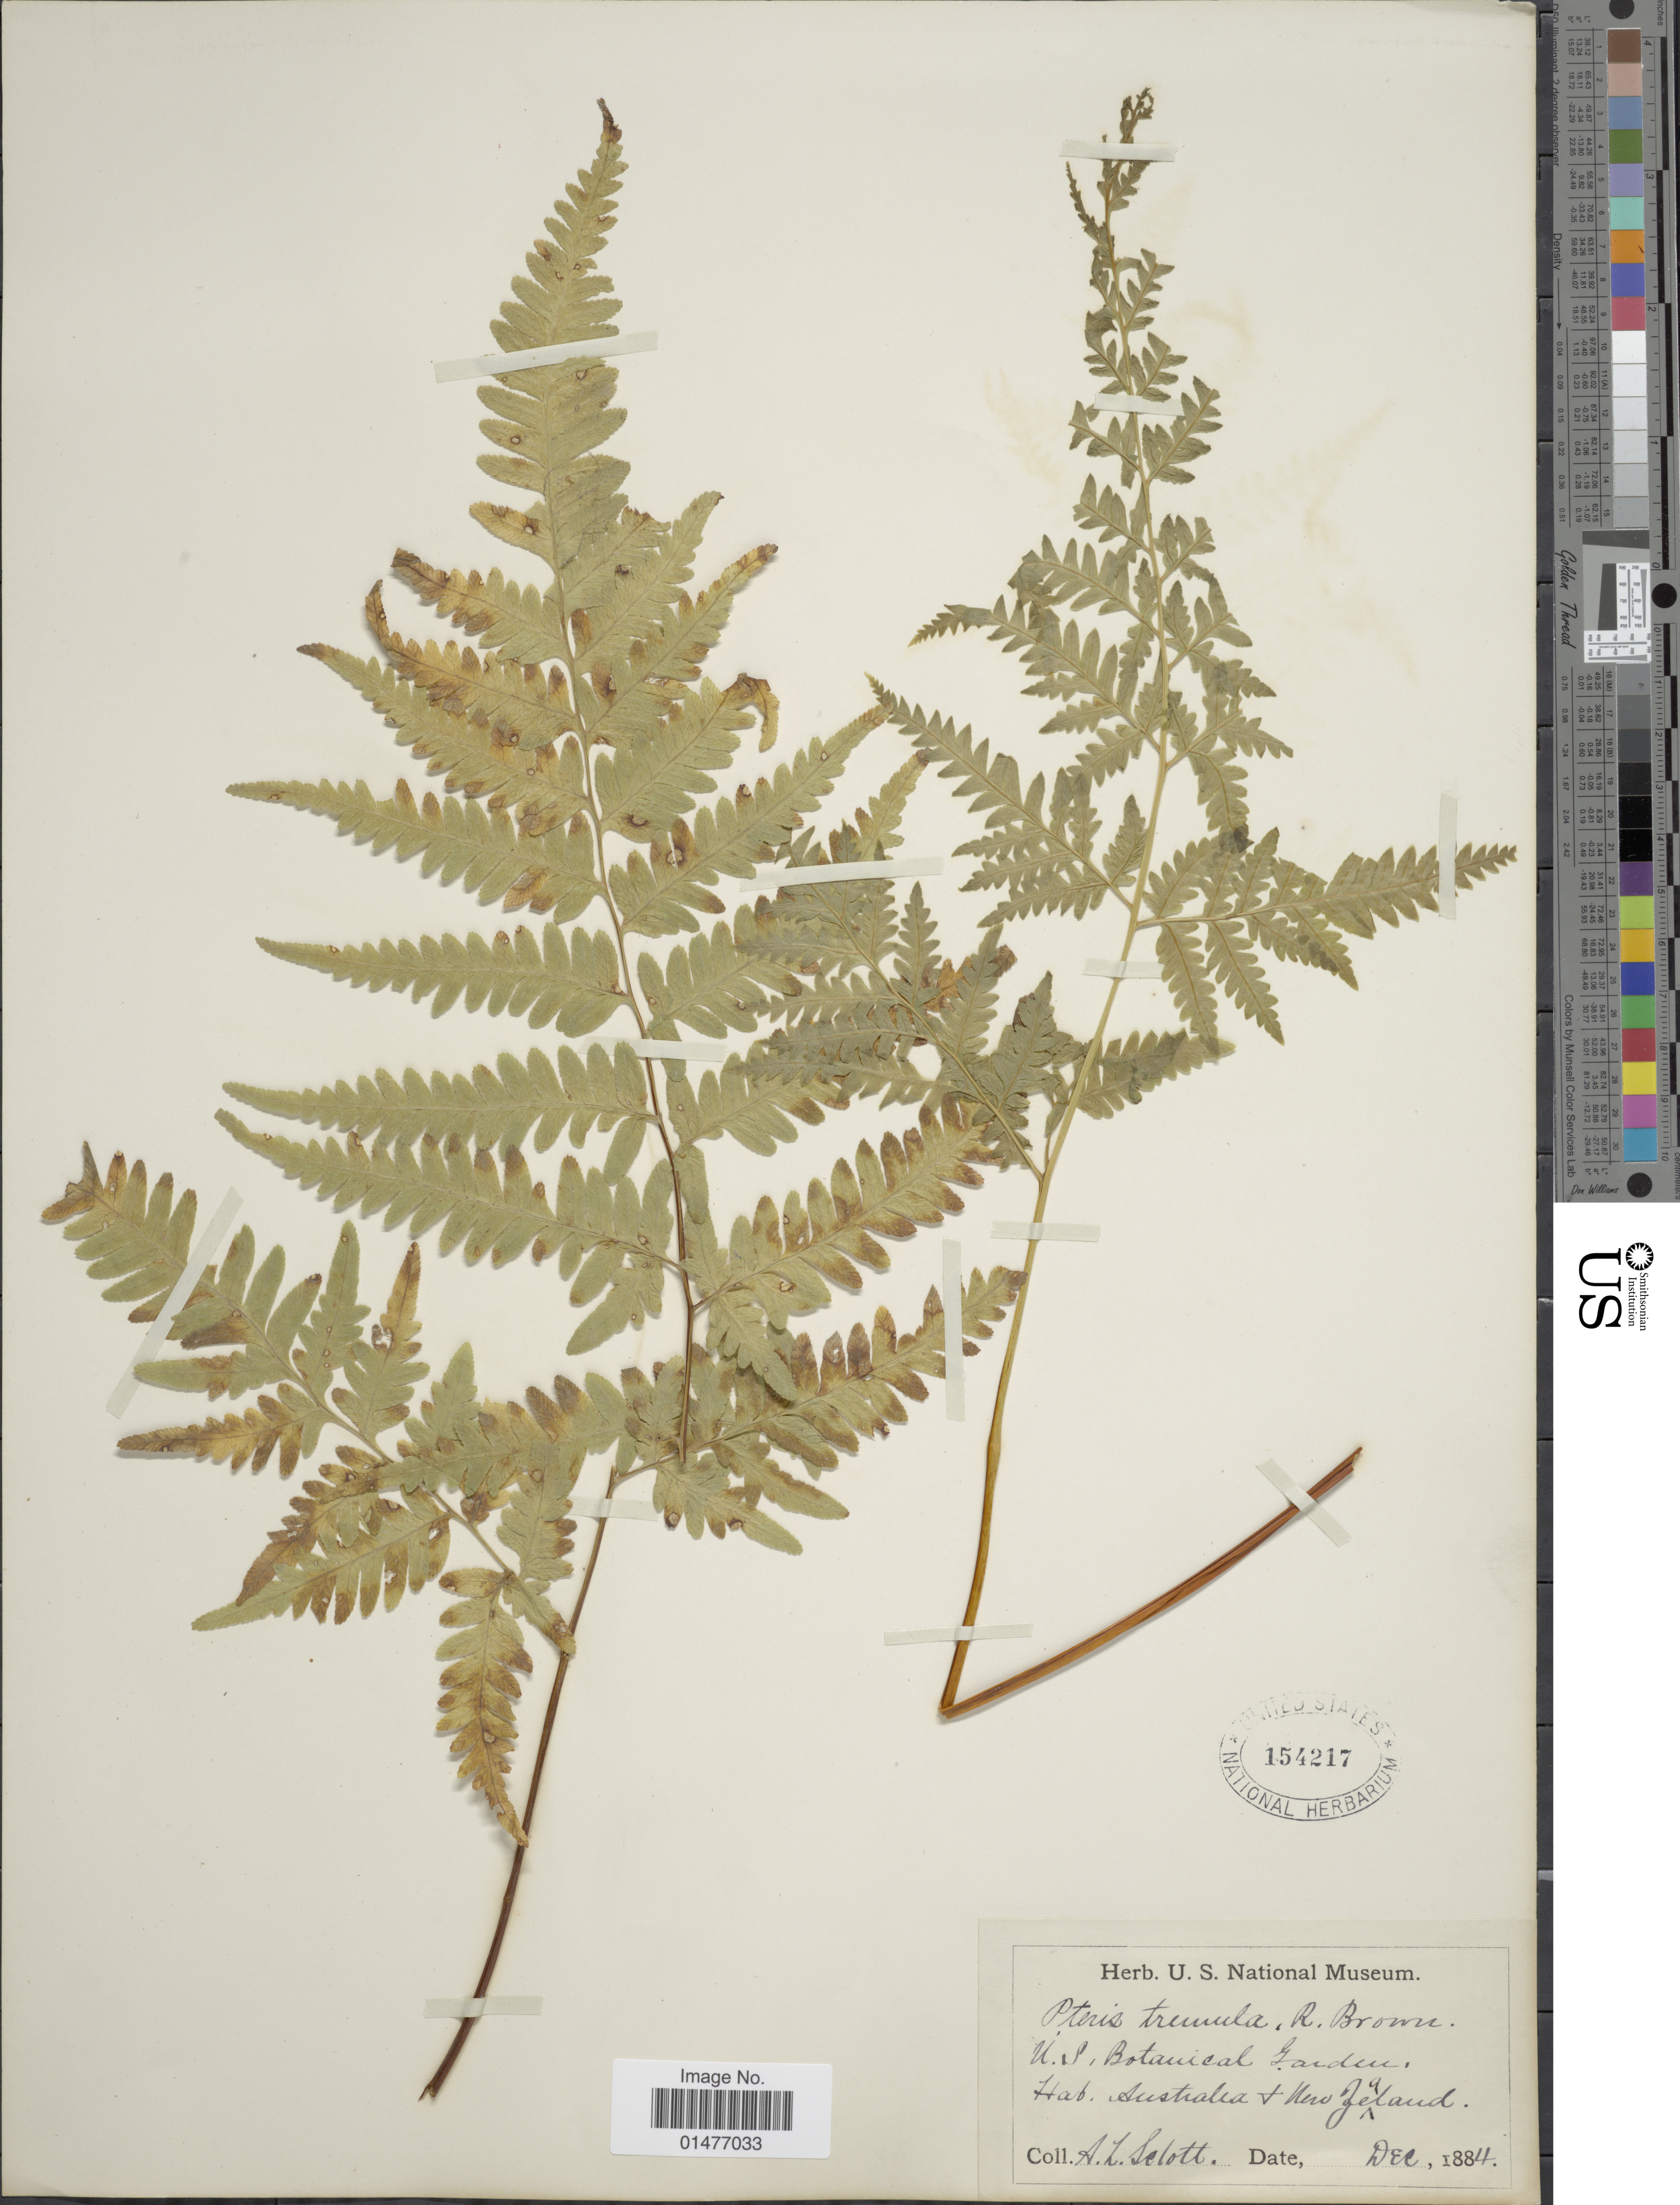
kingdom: Plantae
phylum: Tracheophyta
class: Polypodiopsida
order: Polypodiales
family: Pteridaceae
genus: Pteris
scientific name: Pteris tremula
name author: R. Br.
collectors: A. L. Schott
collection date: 1884-12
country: United States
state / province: District of Columbia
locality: U. S. Botanical Garden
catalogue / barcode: US 154217